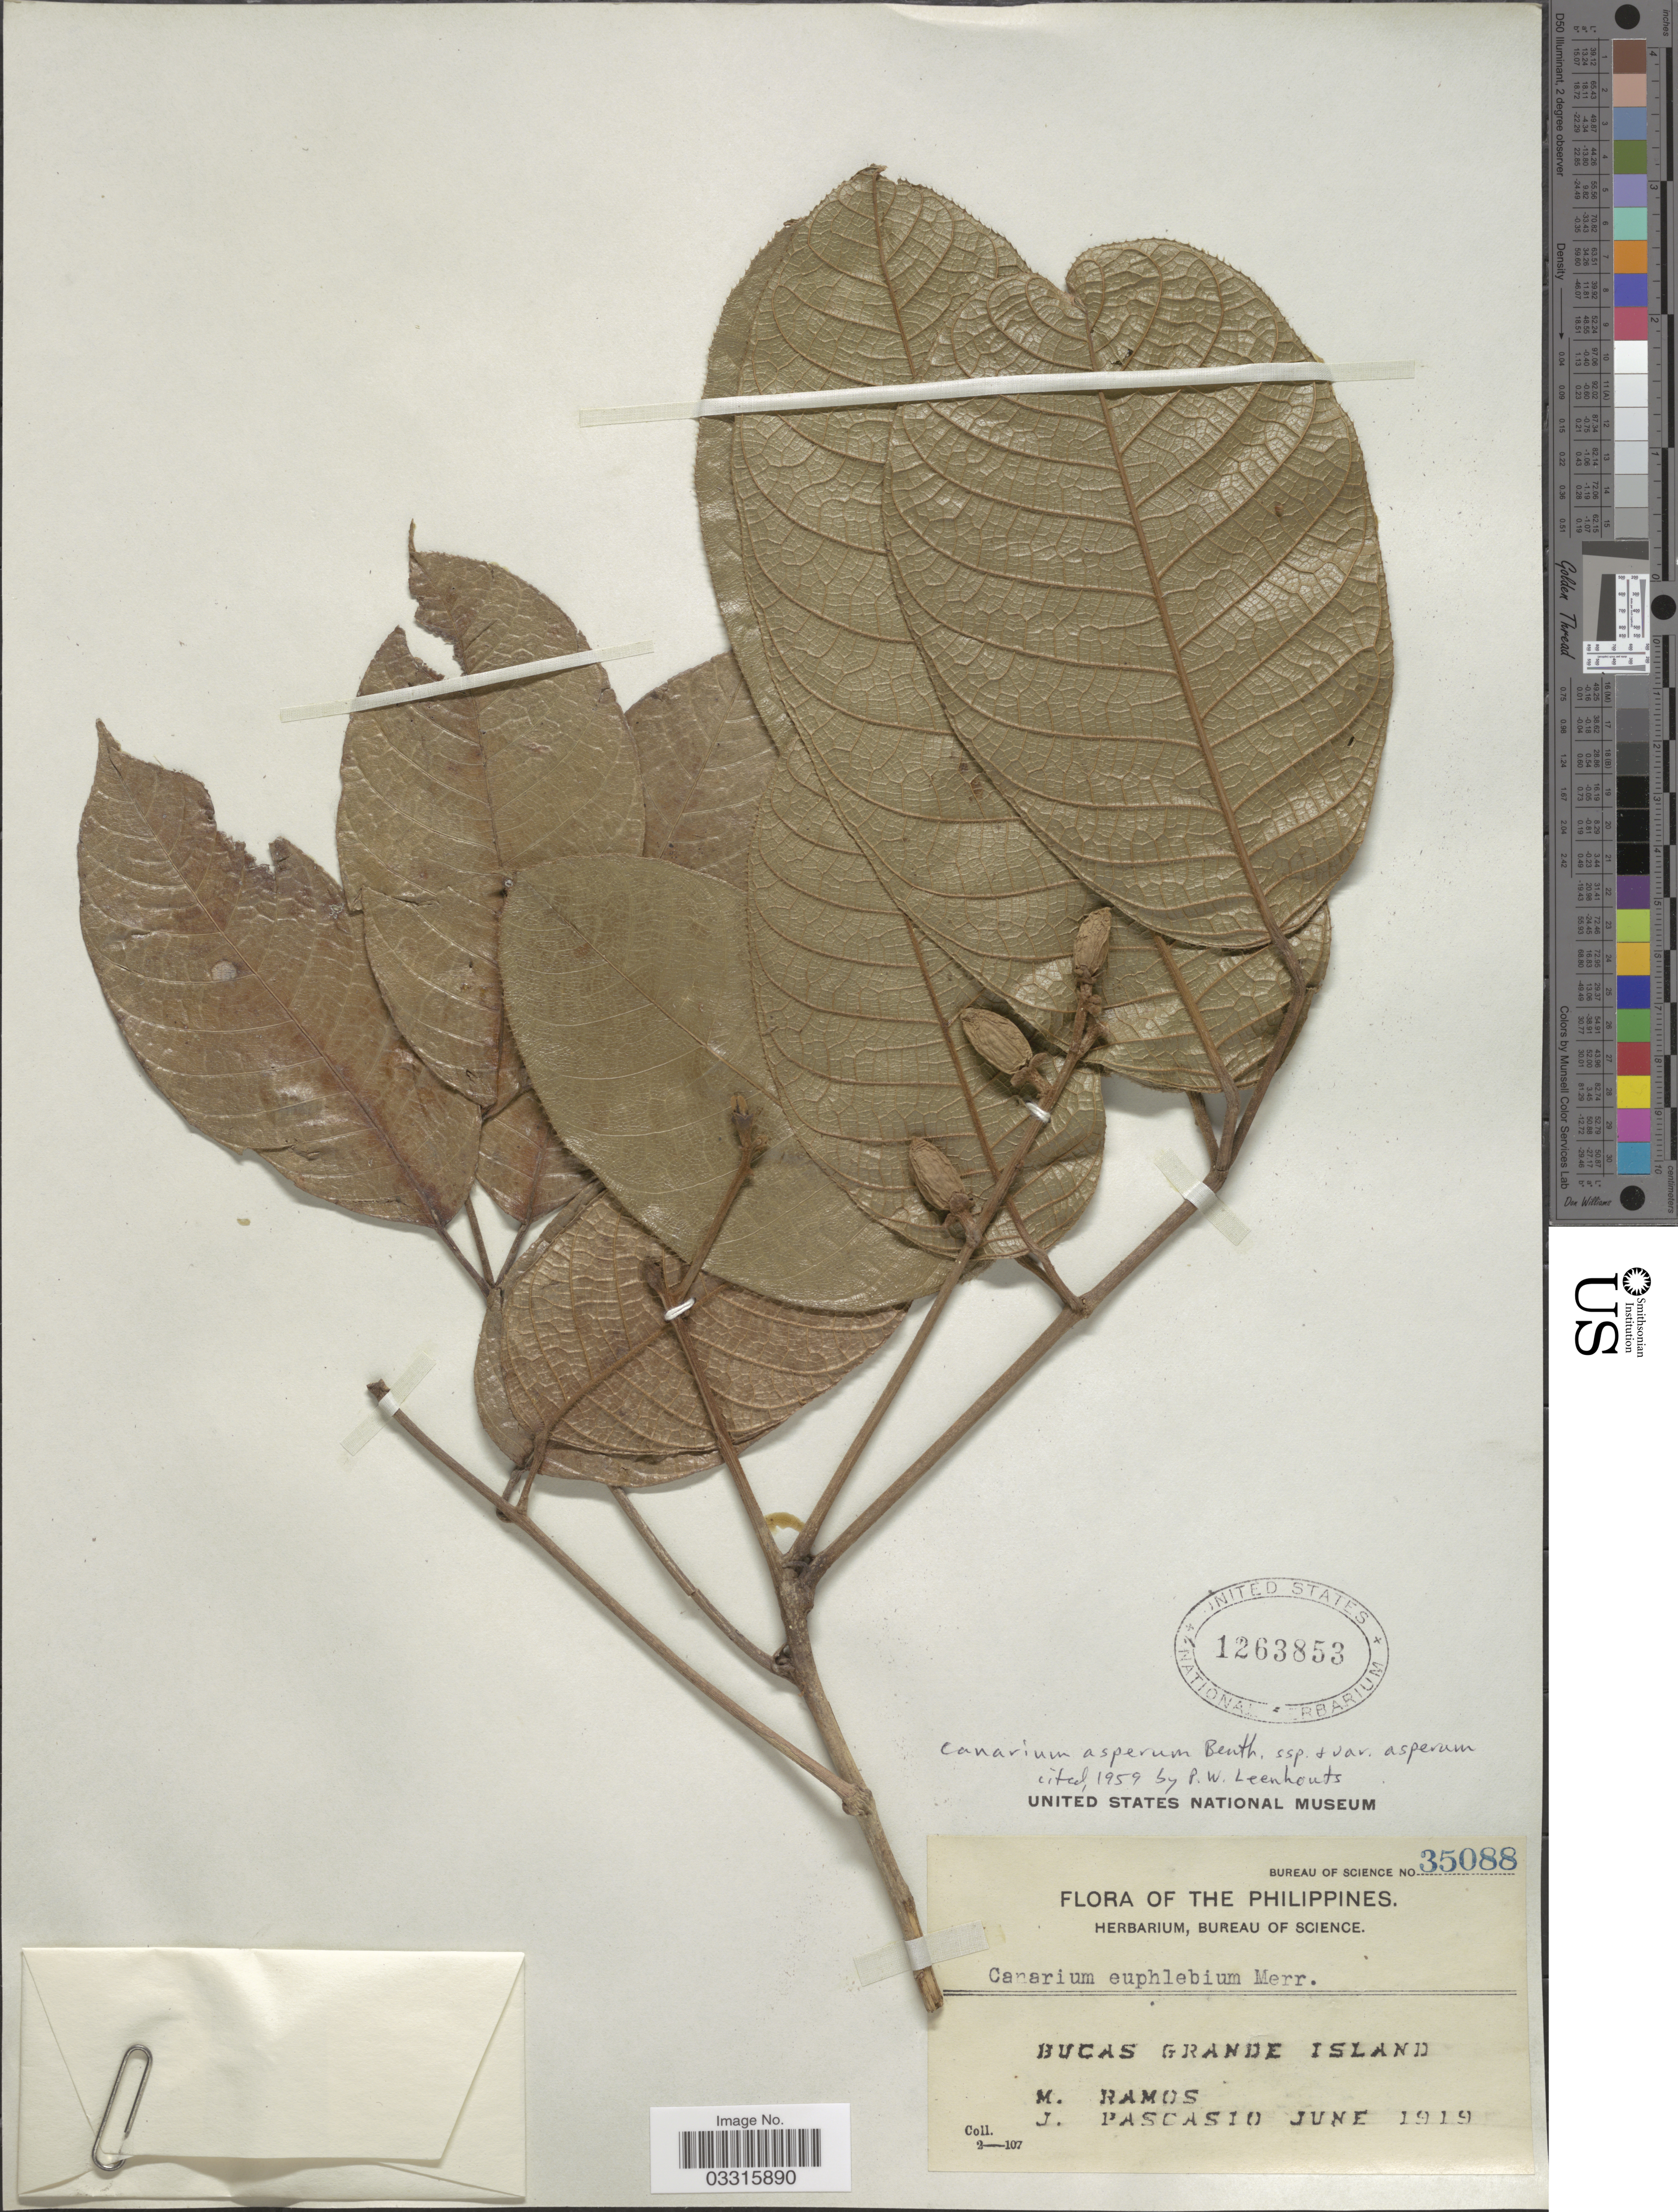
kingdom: Plantae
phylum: Tracheophyta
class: Magnoliopsida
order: Sapindales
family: Burseraceae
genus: Canarium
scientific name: Canarium asperum subsp. asperum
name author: Benth.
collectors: M. Ramos & J. Pascasio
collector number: Bureau of Science 35088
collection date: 1919-06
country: Philippines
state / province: Caraga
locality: Bucas Grande Island.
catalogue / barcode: US 1263853